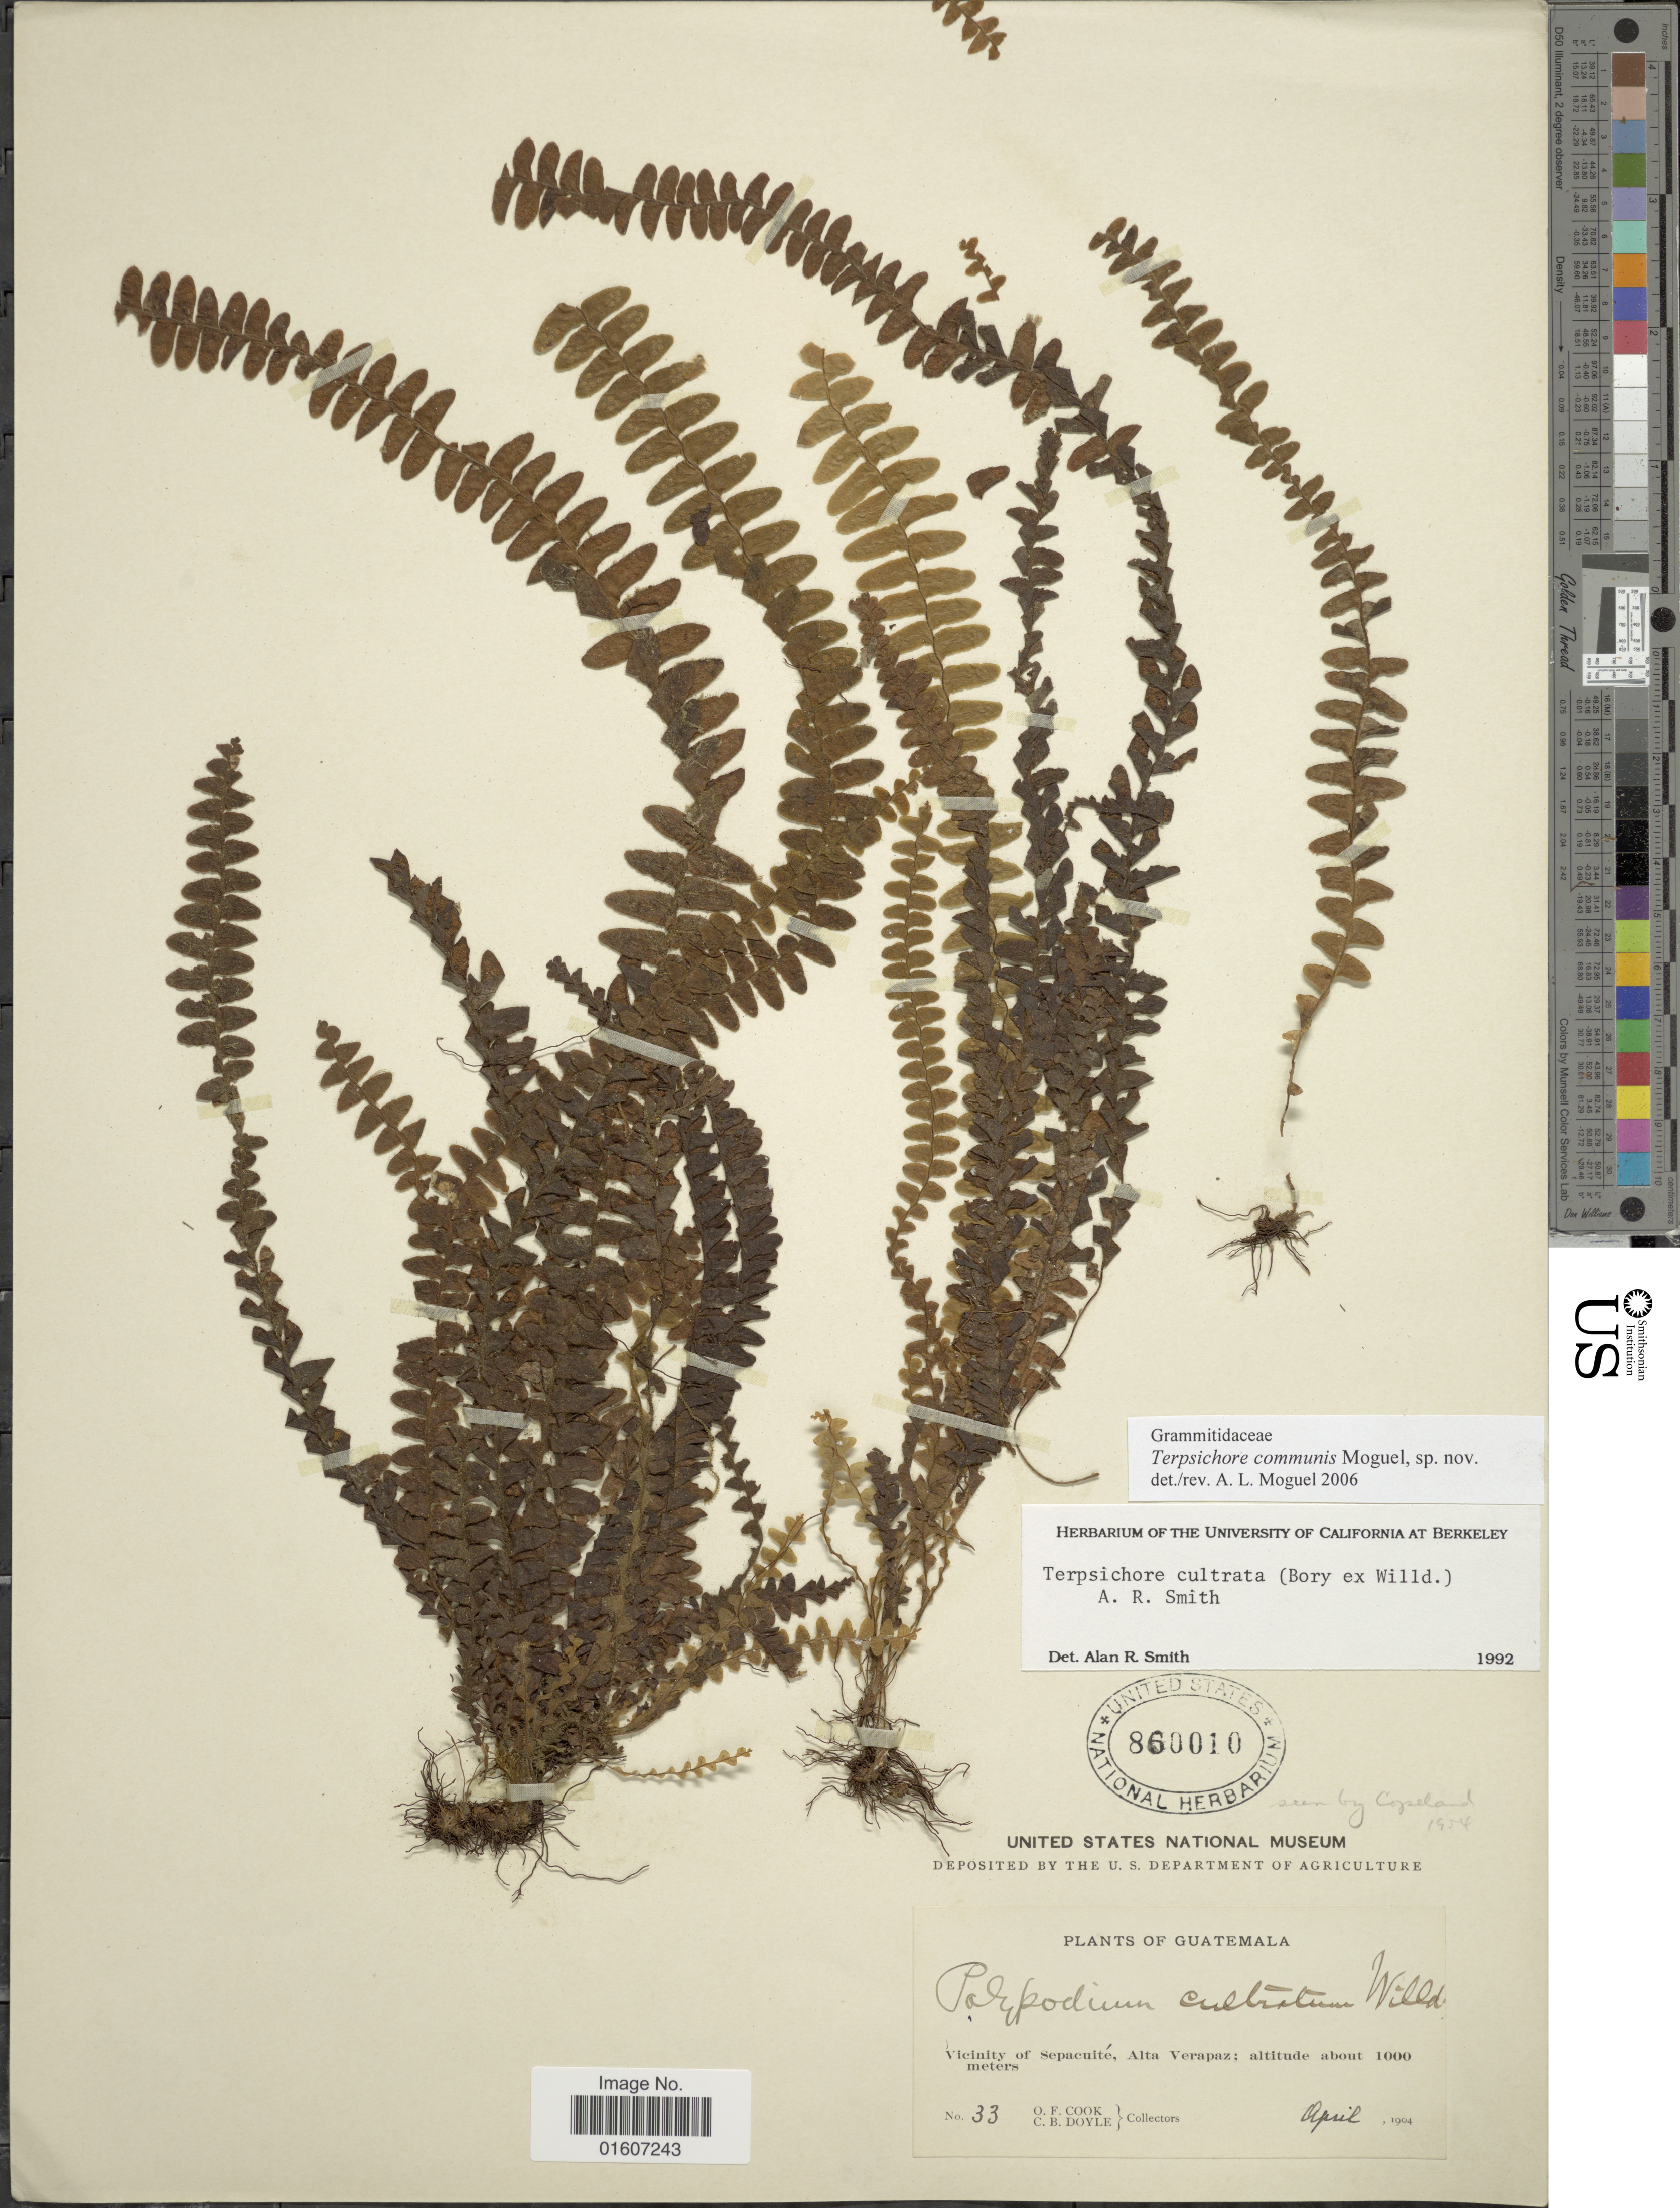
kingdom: Plantae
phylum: Tracheophyta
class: Polypodiopsida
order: Polypodiales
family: Polypodiaceae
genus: Terpsichore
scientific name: Terpsichore communis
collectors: O. F. Cook & C. Doyle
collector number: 33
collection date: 1904-04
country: Guatemala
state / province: Alta Verapaz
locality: Vicinity of Sepacuité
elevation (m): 1000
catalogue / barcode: US 860010